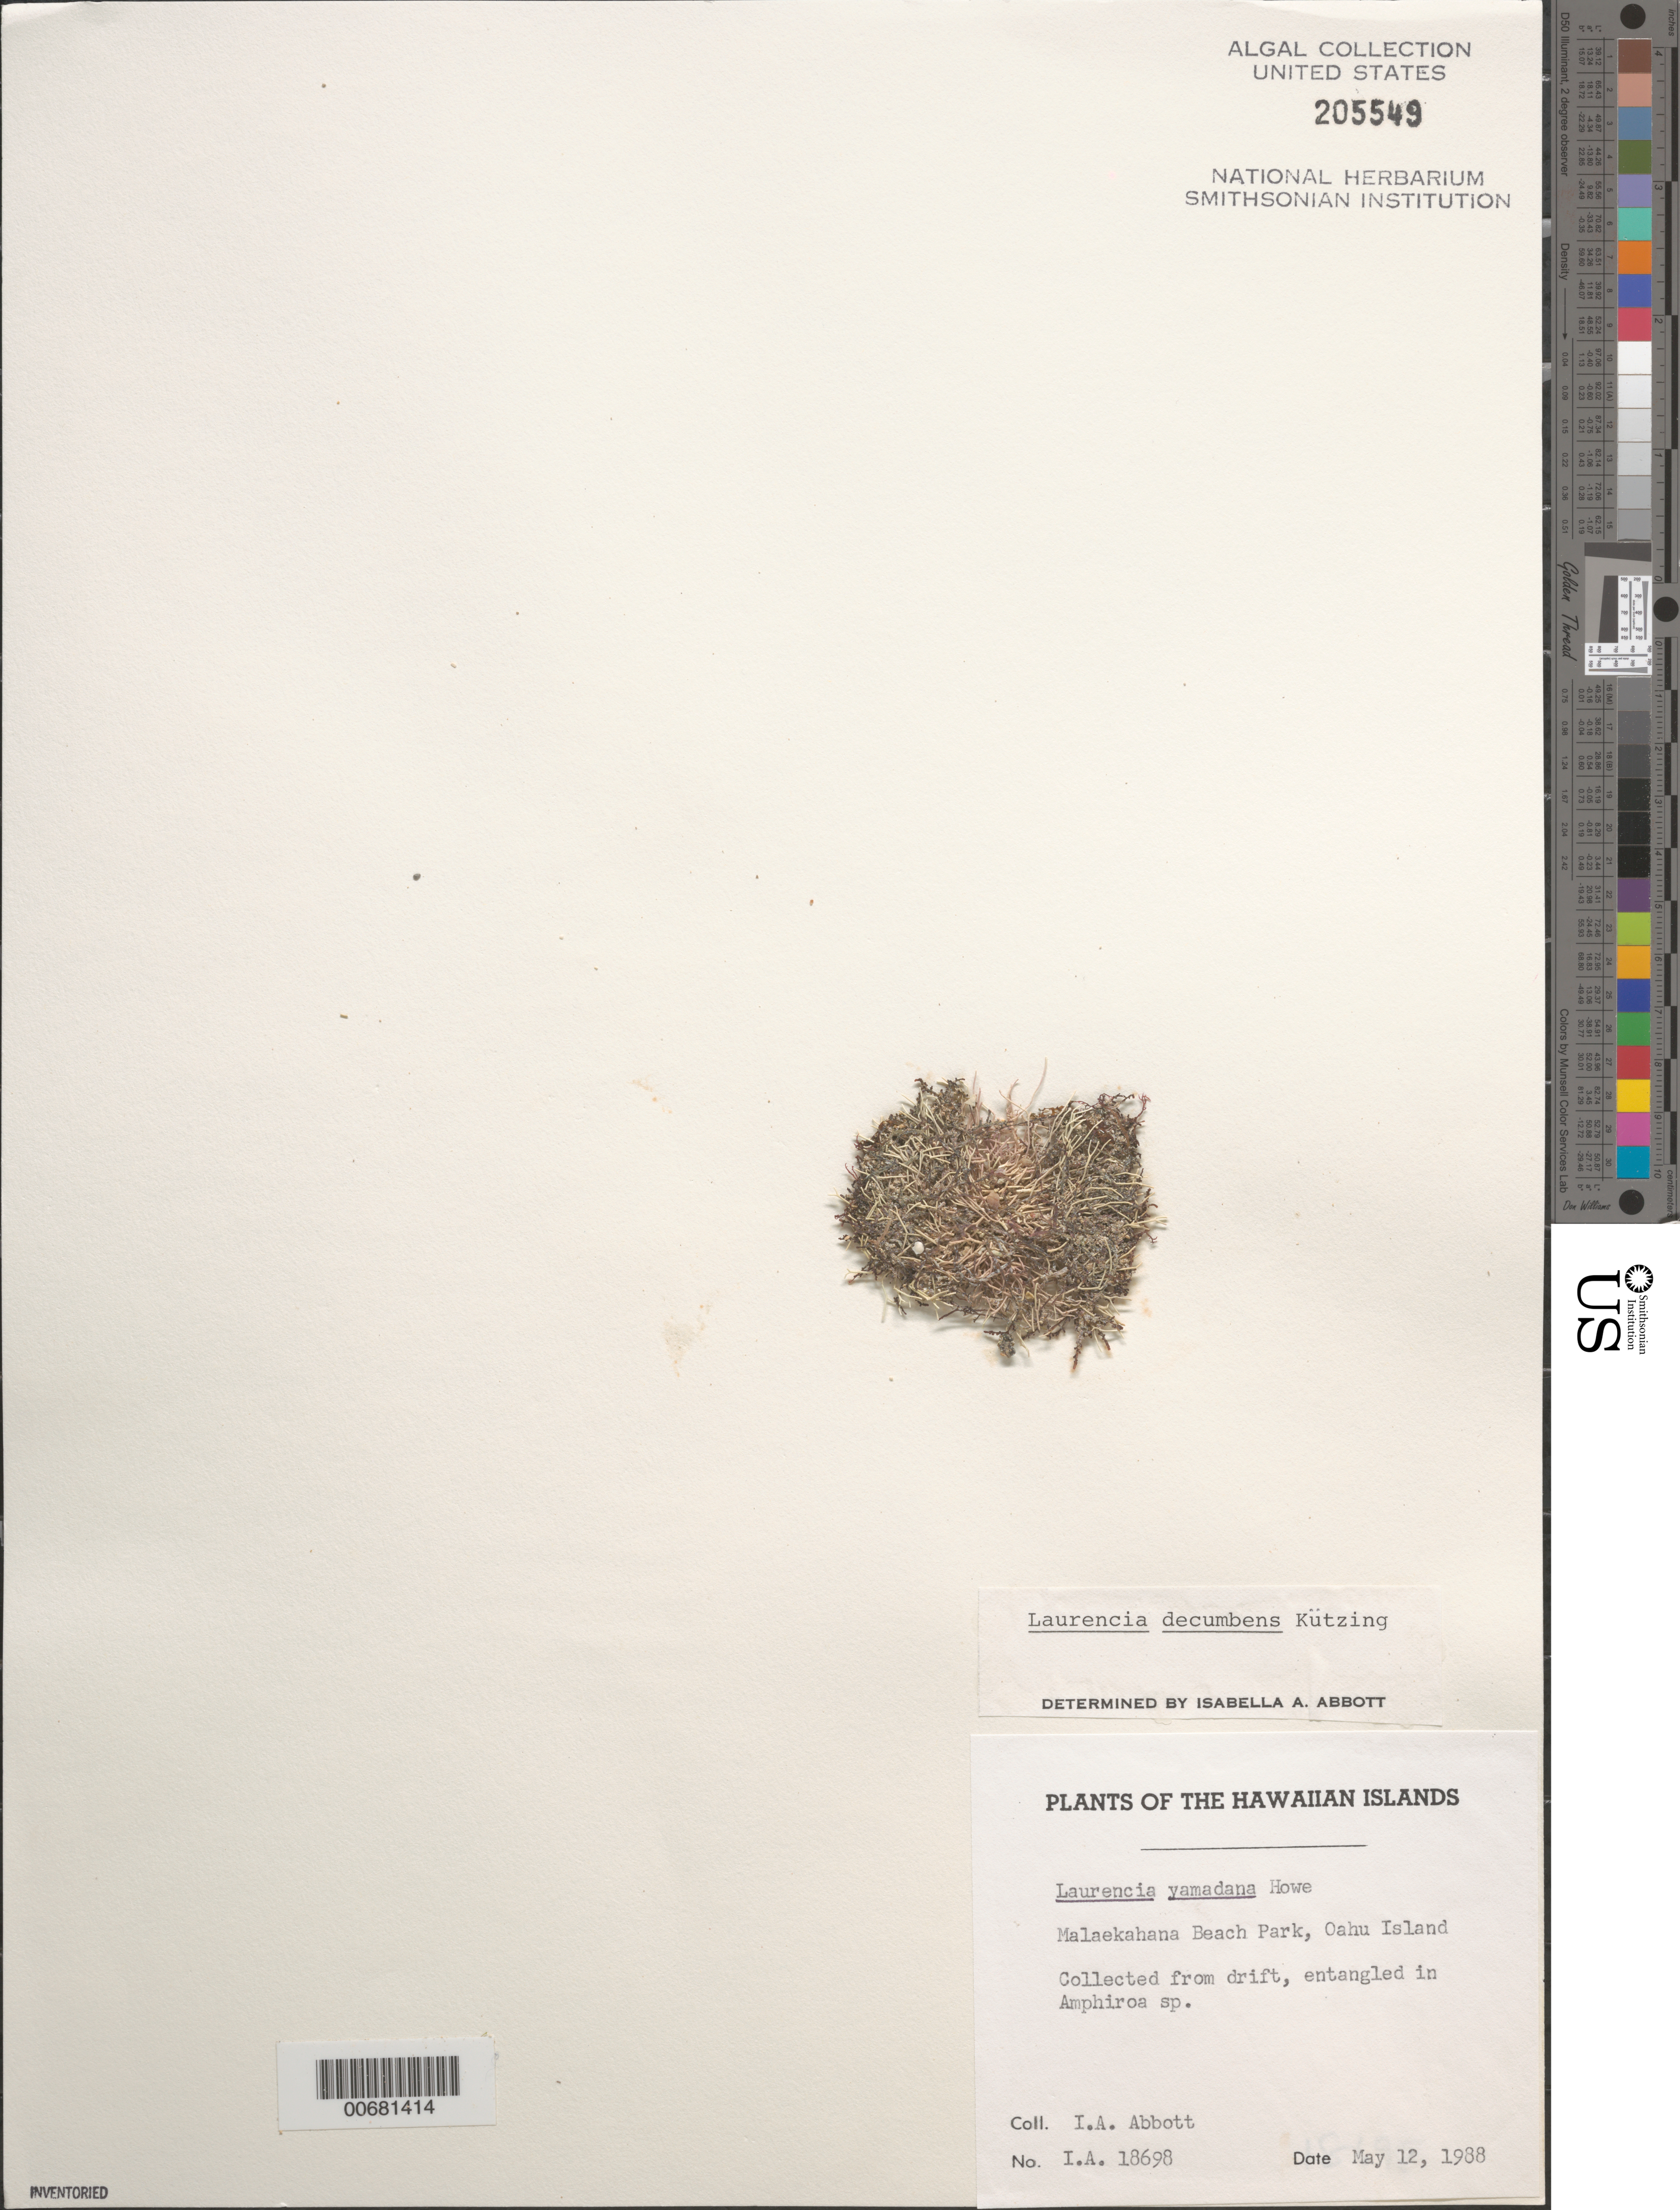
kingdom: Plantae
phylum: Rhodophyta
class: Florideophyceae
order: Ceramiales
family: Rhodomelaceae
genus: Laurencia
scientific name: Laurencia decumbens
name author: Kütz.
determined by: Abbott, Isabella A.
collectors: I. A. Abbott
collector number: IAA 18698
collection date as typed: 12 May 1988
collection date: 1988-05-12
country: United States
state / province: Hawaii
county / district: Honolulu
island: Oahu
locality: Malaekahana Beach Park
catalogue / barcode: US 205549